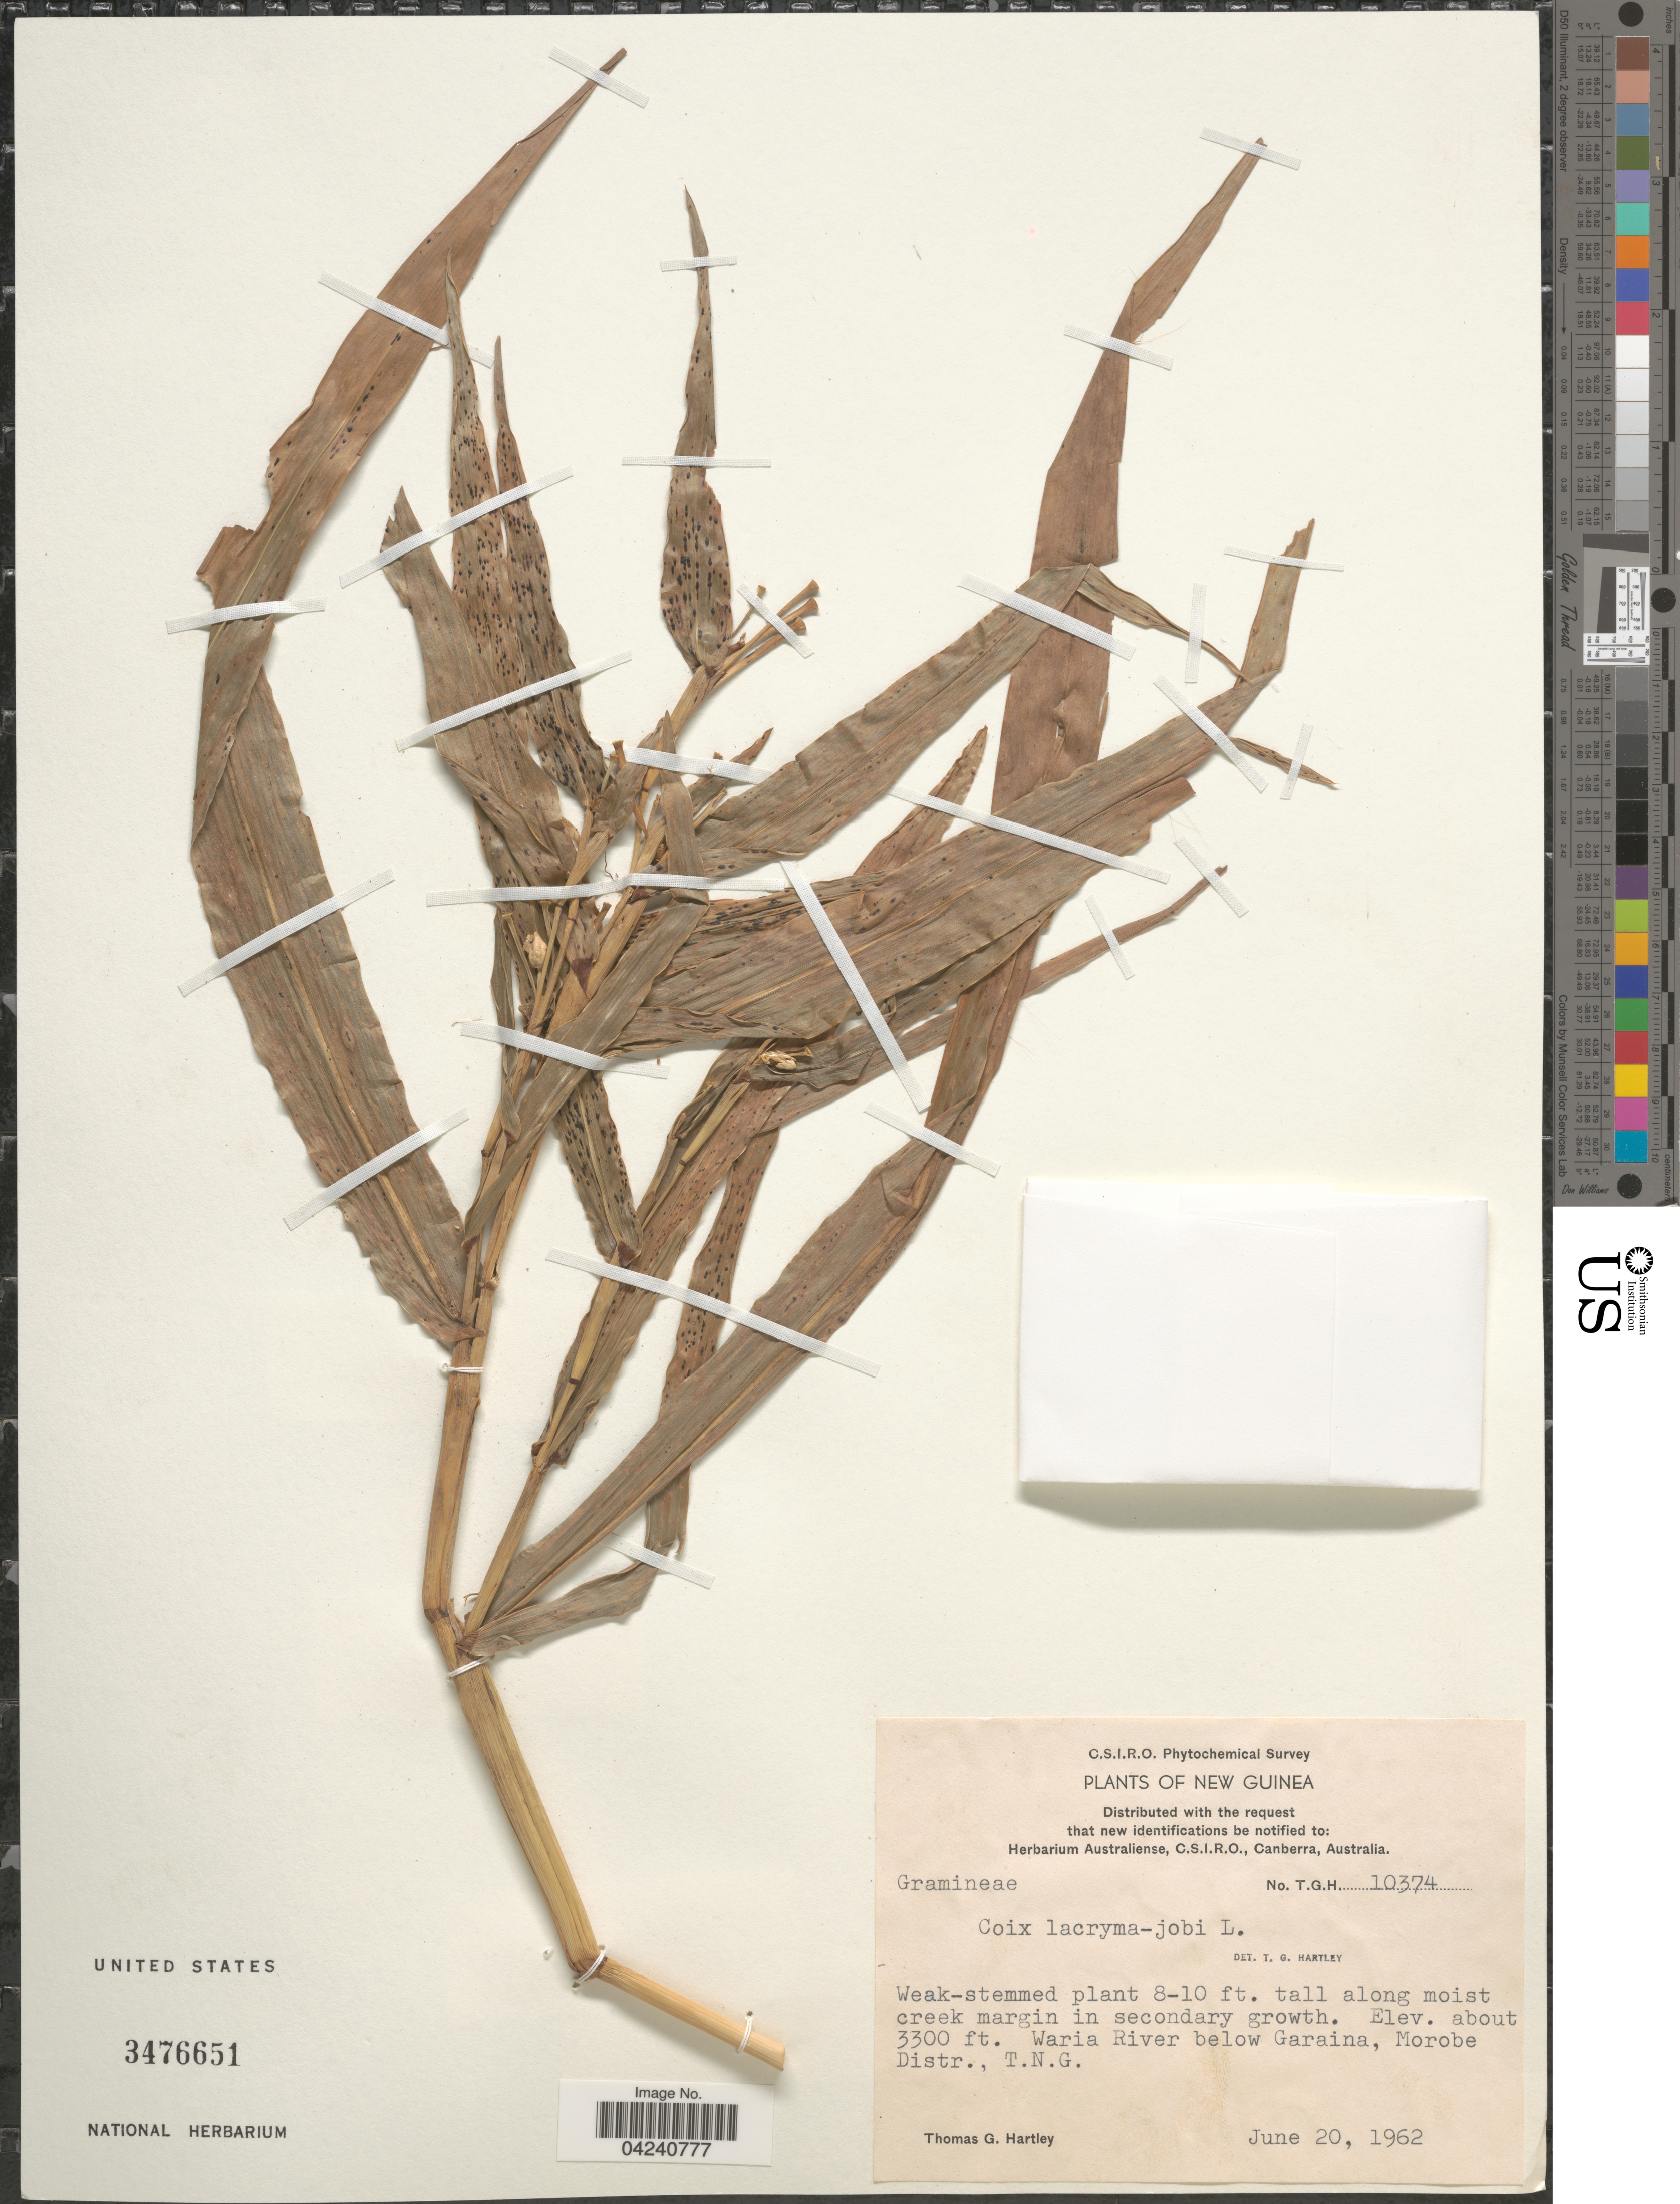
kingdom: Plantae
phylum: Tracheophyta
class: Liliopsida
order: Poales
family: Poaceae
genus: Coix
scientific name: Coix lacryma-jobi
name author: L.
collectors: T. G. Hartley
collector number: TGH10374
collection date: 1962-06-20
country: Papua New Guinea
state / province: Morobe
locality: C.S.I.R.O. Phytochemical Survey. New Guinea. Waria River below Garaina, Morobe Distr., T.N.G.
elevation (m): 1006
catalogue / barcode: US 3476651